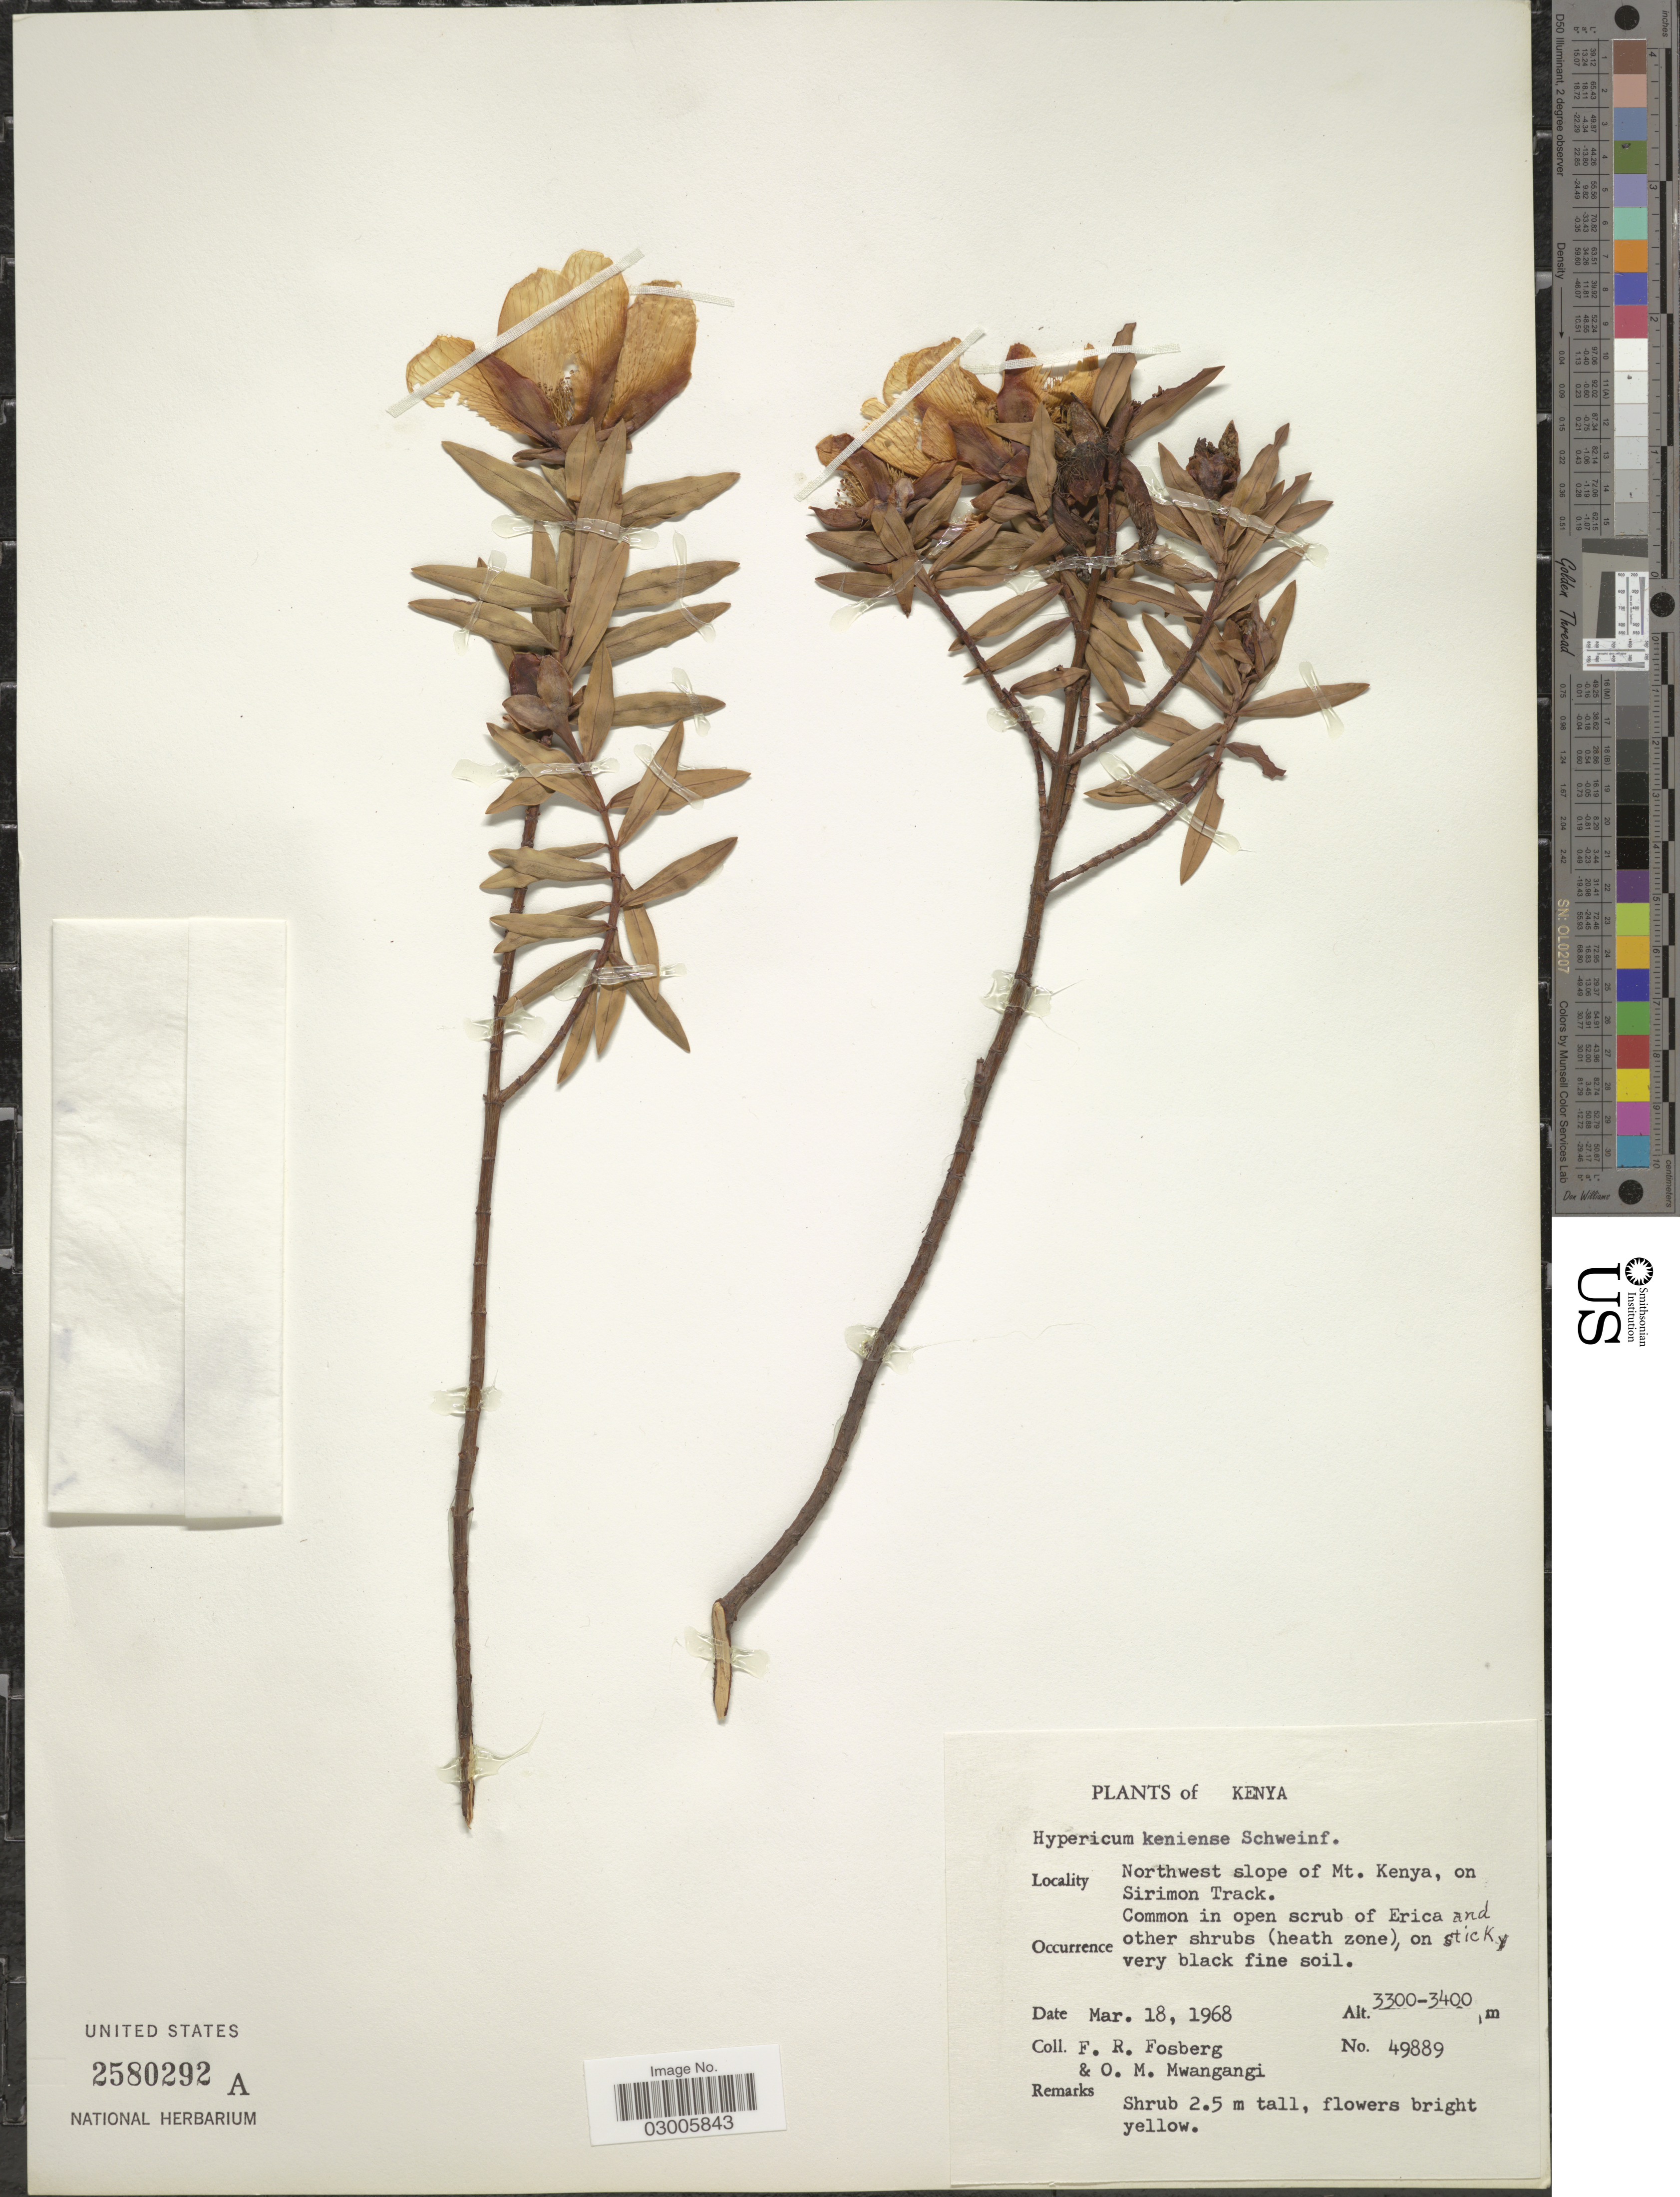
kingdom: Plantae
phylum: Tracheophyta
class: Magnoliopsida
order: Malpighiales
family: Hypericaceae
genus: Hypericum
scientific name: Hypericum keniense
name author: Schweinf.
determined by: Strong, Mark T., (BOT), Smithsonian Institution - National Museum of Natural History (UNITED STATES)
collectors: F. R. Fosberg & O. M. Mwangangi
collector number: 49889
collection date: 1968-03-18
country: Kenya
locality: Northwest slope of Mt. Kenya, on Sirimon Track.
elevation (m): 3300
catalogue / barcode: US 2580292A